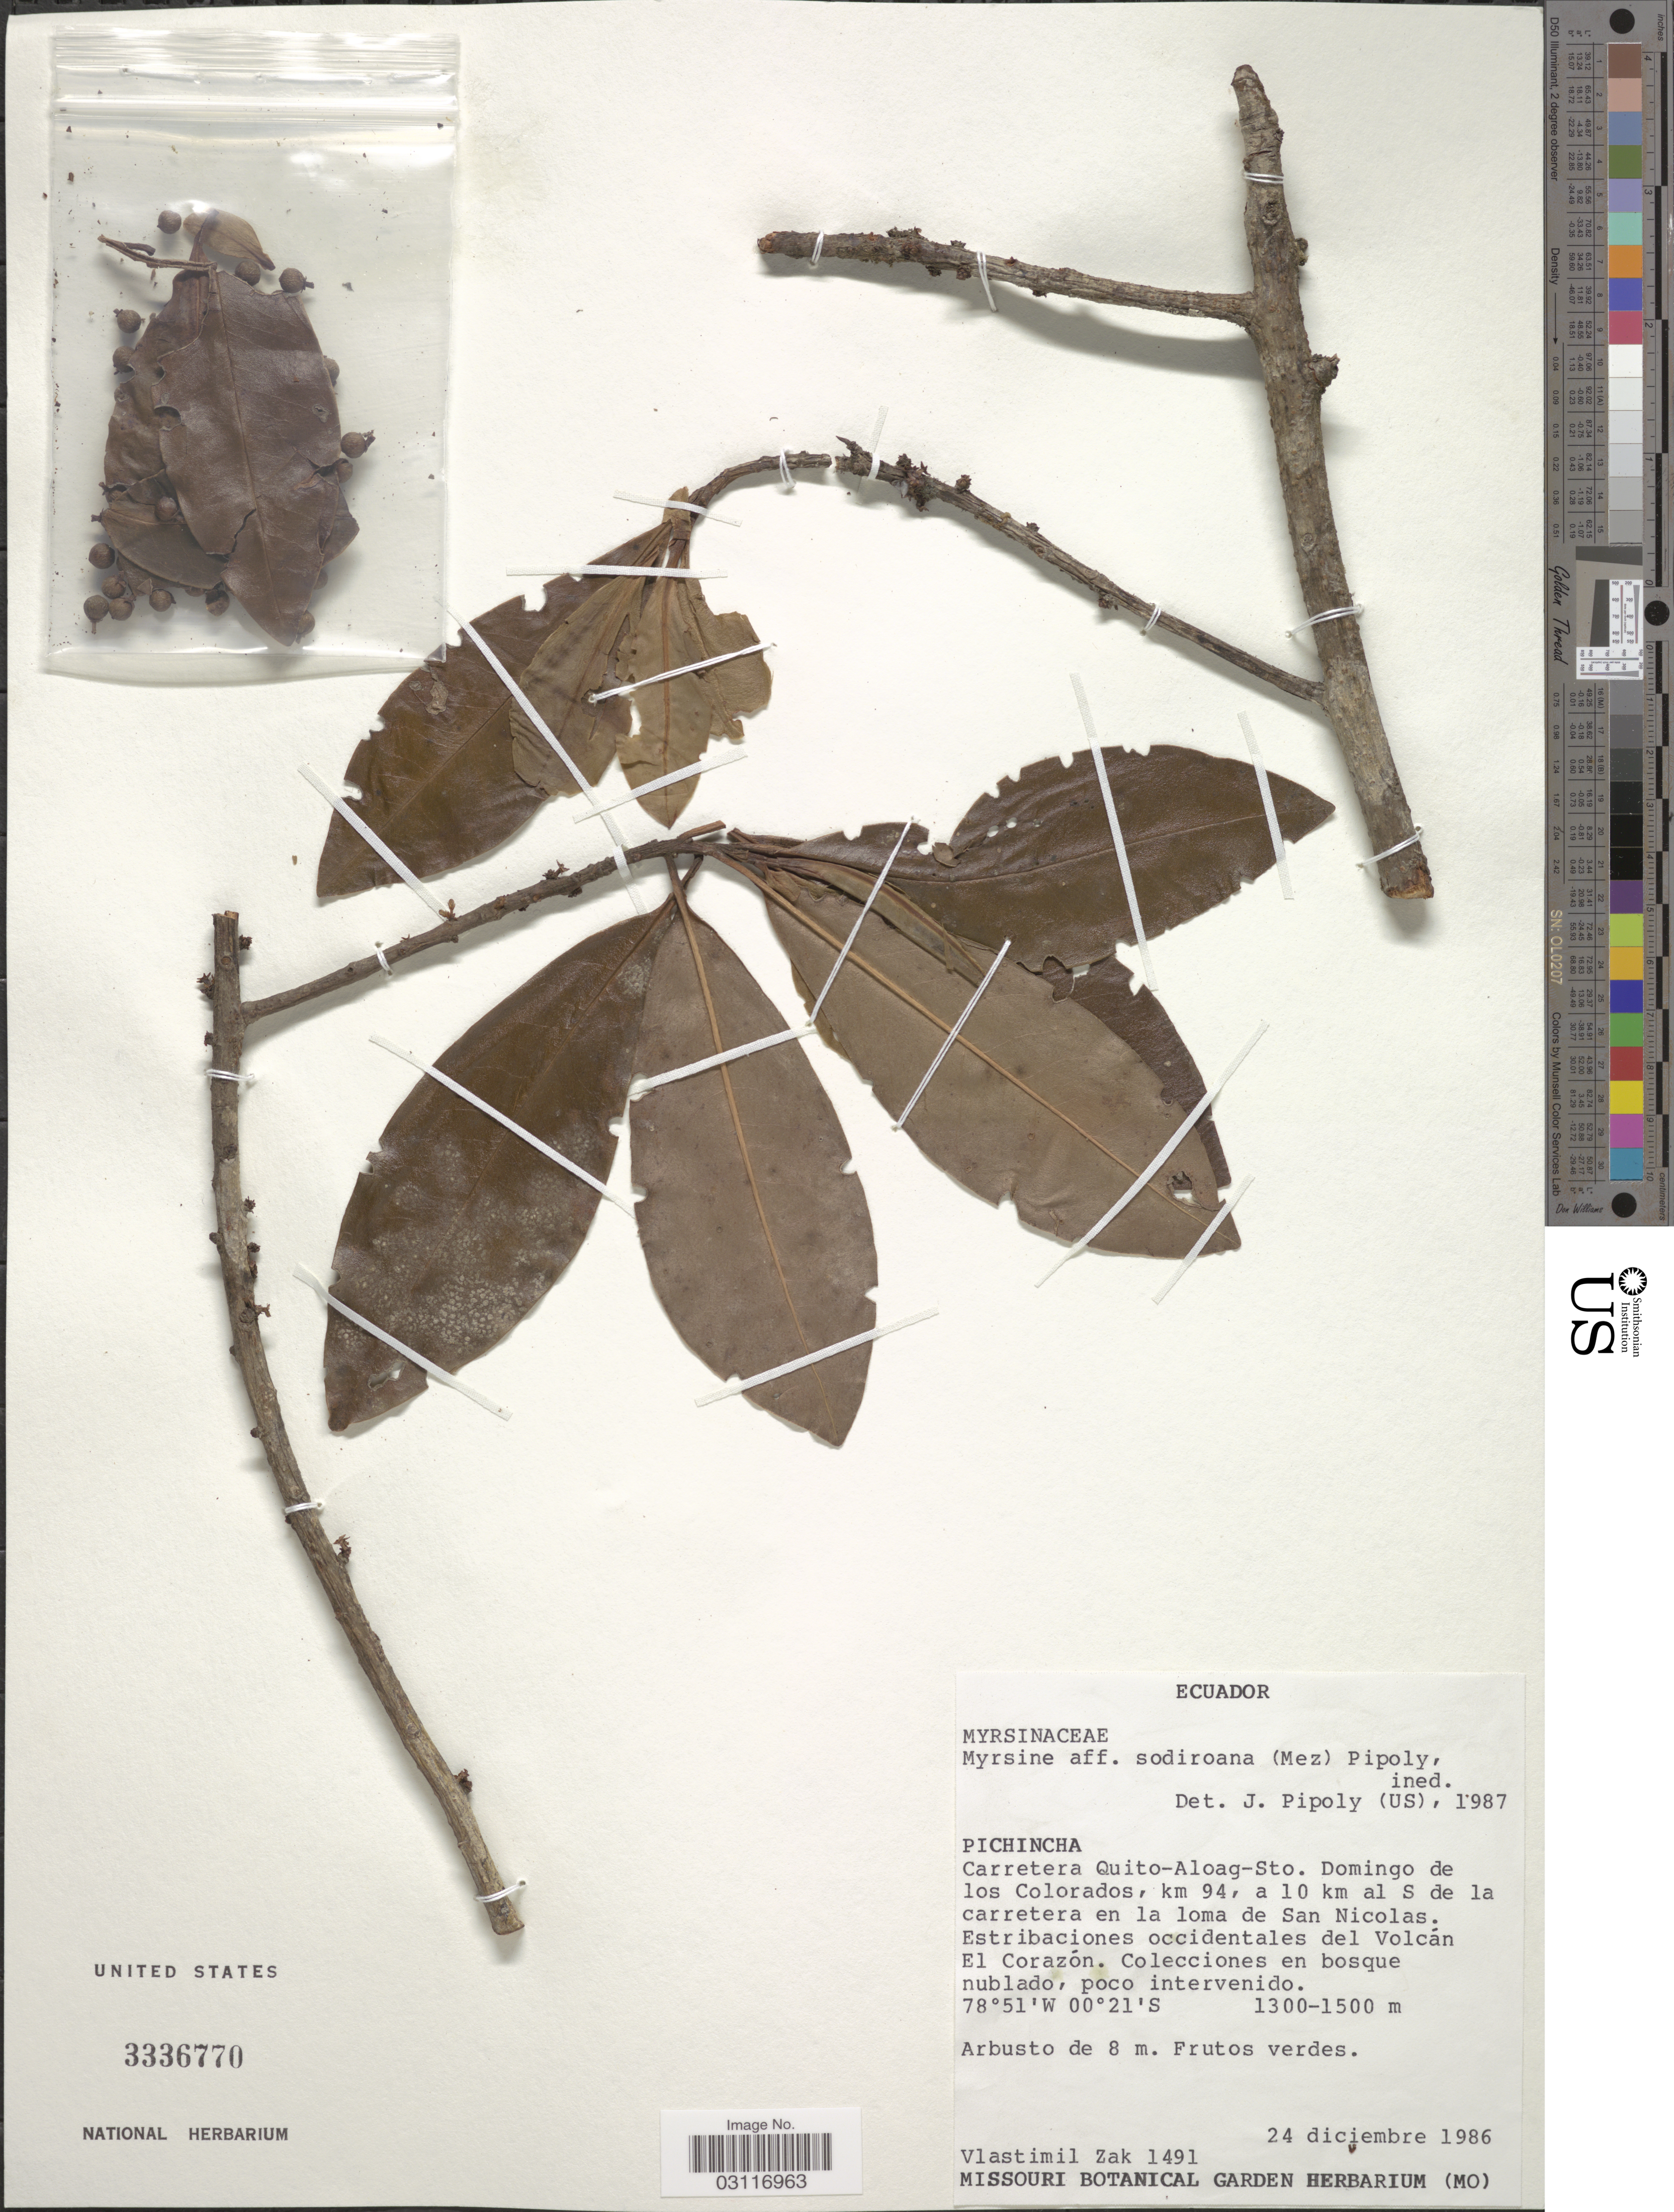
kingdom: Plantae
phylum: Tracheophyta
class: Magnoliopsida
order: Ericales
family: Primulaceae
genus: Myrsine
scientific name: Myrsine sodiroana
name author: (Mez) Pipoly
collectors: V. Zak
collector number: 1491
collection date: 1986-12-24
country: Ecuador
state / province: Pichincha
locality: Carretera Quito-Aloag-Sto. Domingo de los Colorados, km 94, a 10 km al S de la carretera en la loma de San Nicolas. Estribaciones occidentales del Volcán El Corazón.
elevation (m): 1300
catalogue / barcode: US 3336770